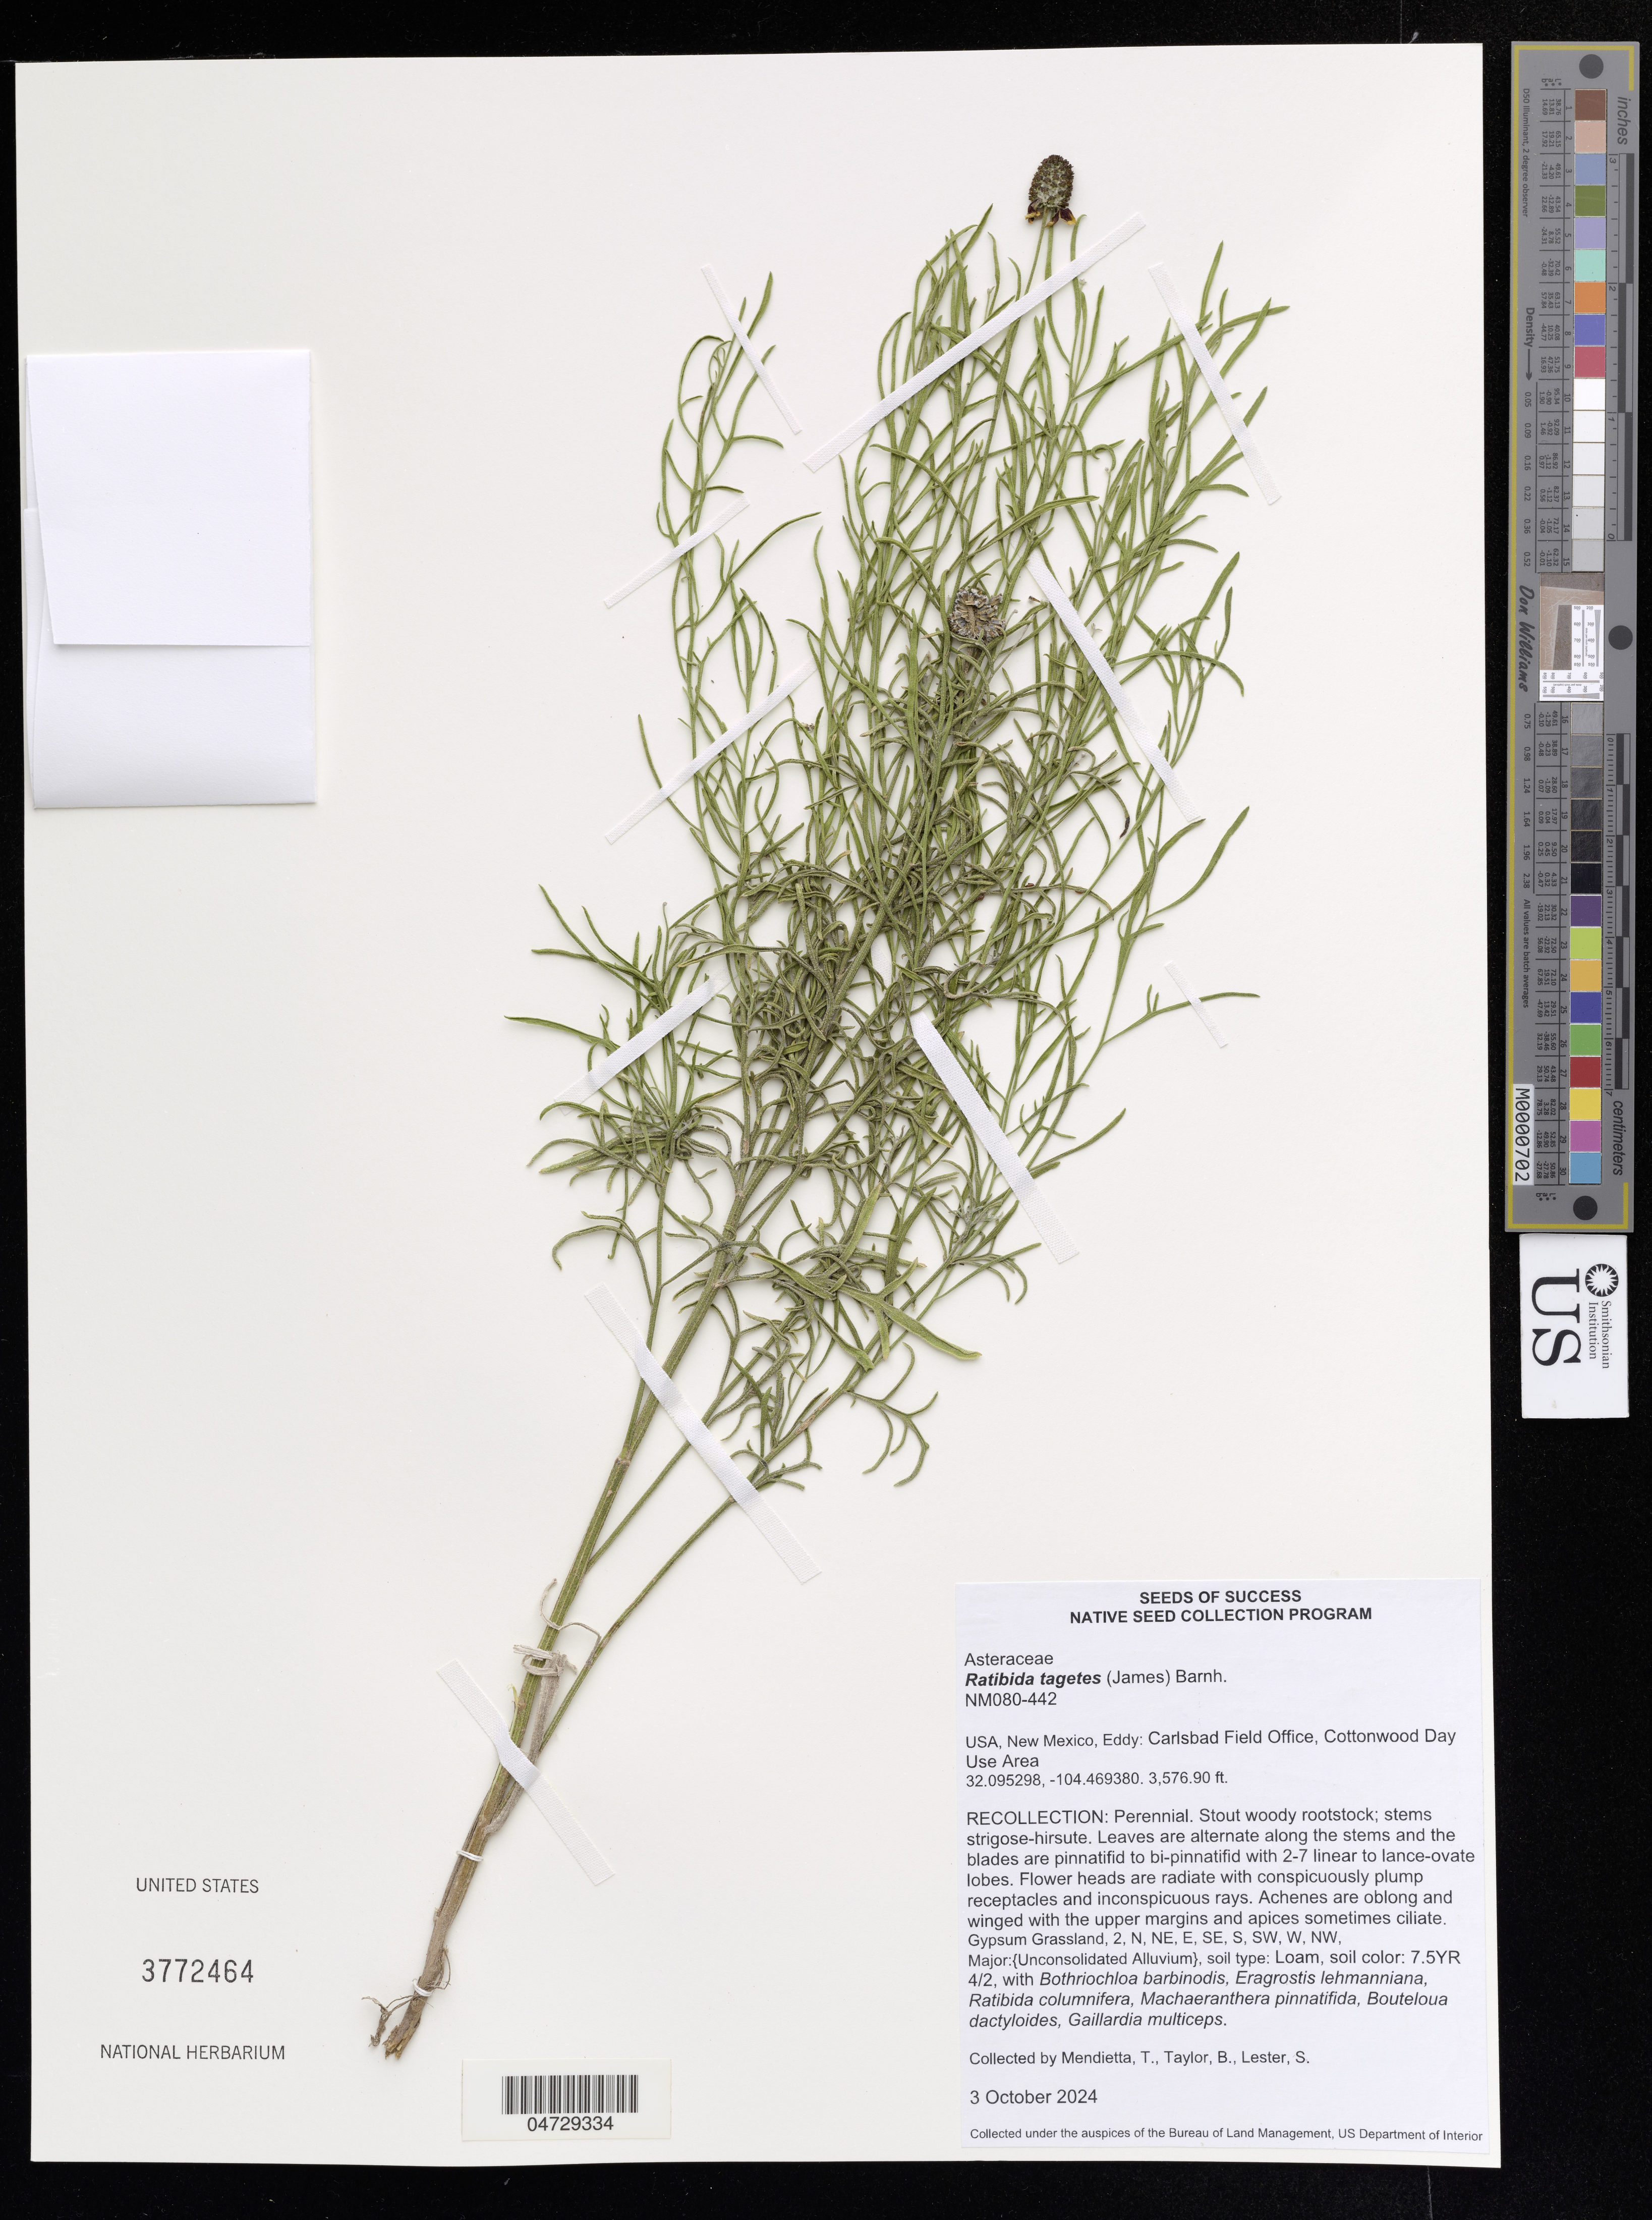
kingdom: Plantae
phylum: Tracheophyta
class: Magnoliopsida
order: Asterales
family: Asteraceae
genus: Ratibida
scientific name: Ratibida tagetes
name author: (James) Barnhart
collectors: T. Mendietta, B. Taylor & S. Lester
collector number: NM080-442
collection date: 2024-10-03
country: United States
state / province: New Mexico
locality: Eddy: Carlsbad Field Office, Cottonwood Day Use Area.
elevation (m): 1090.24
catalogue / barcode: US 3772464